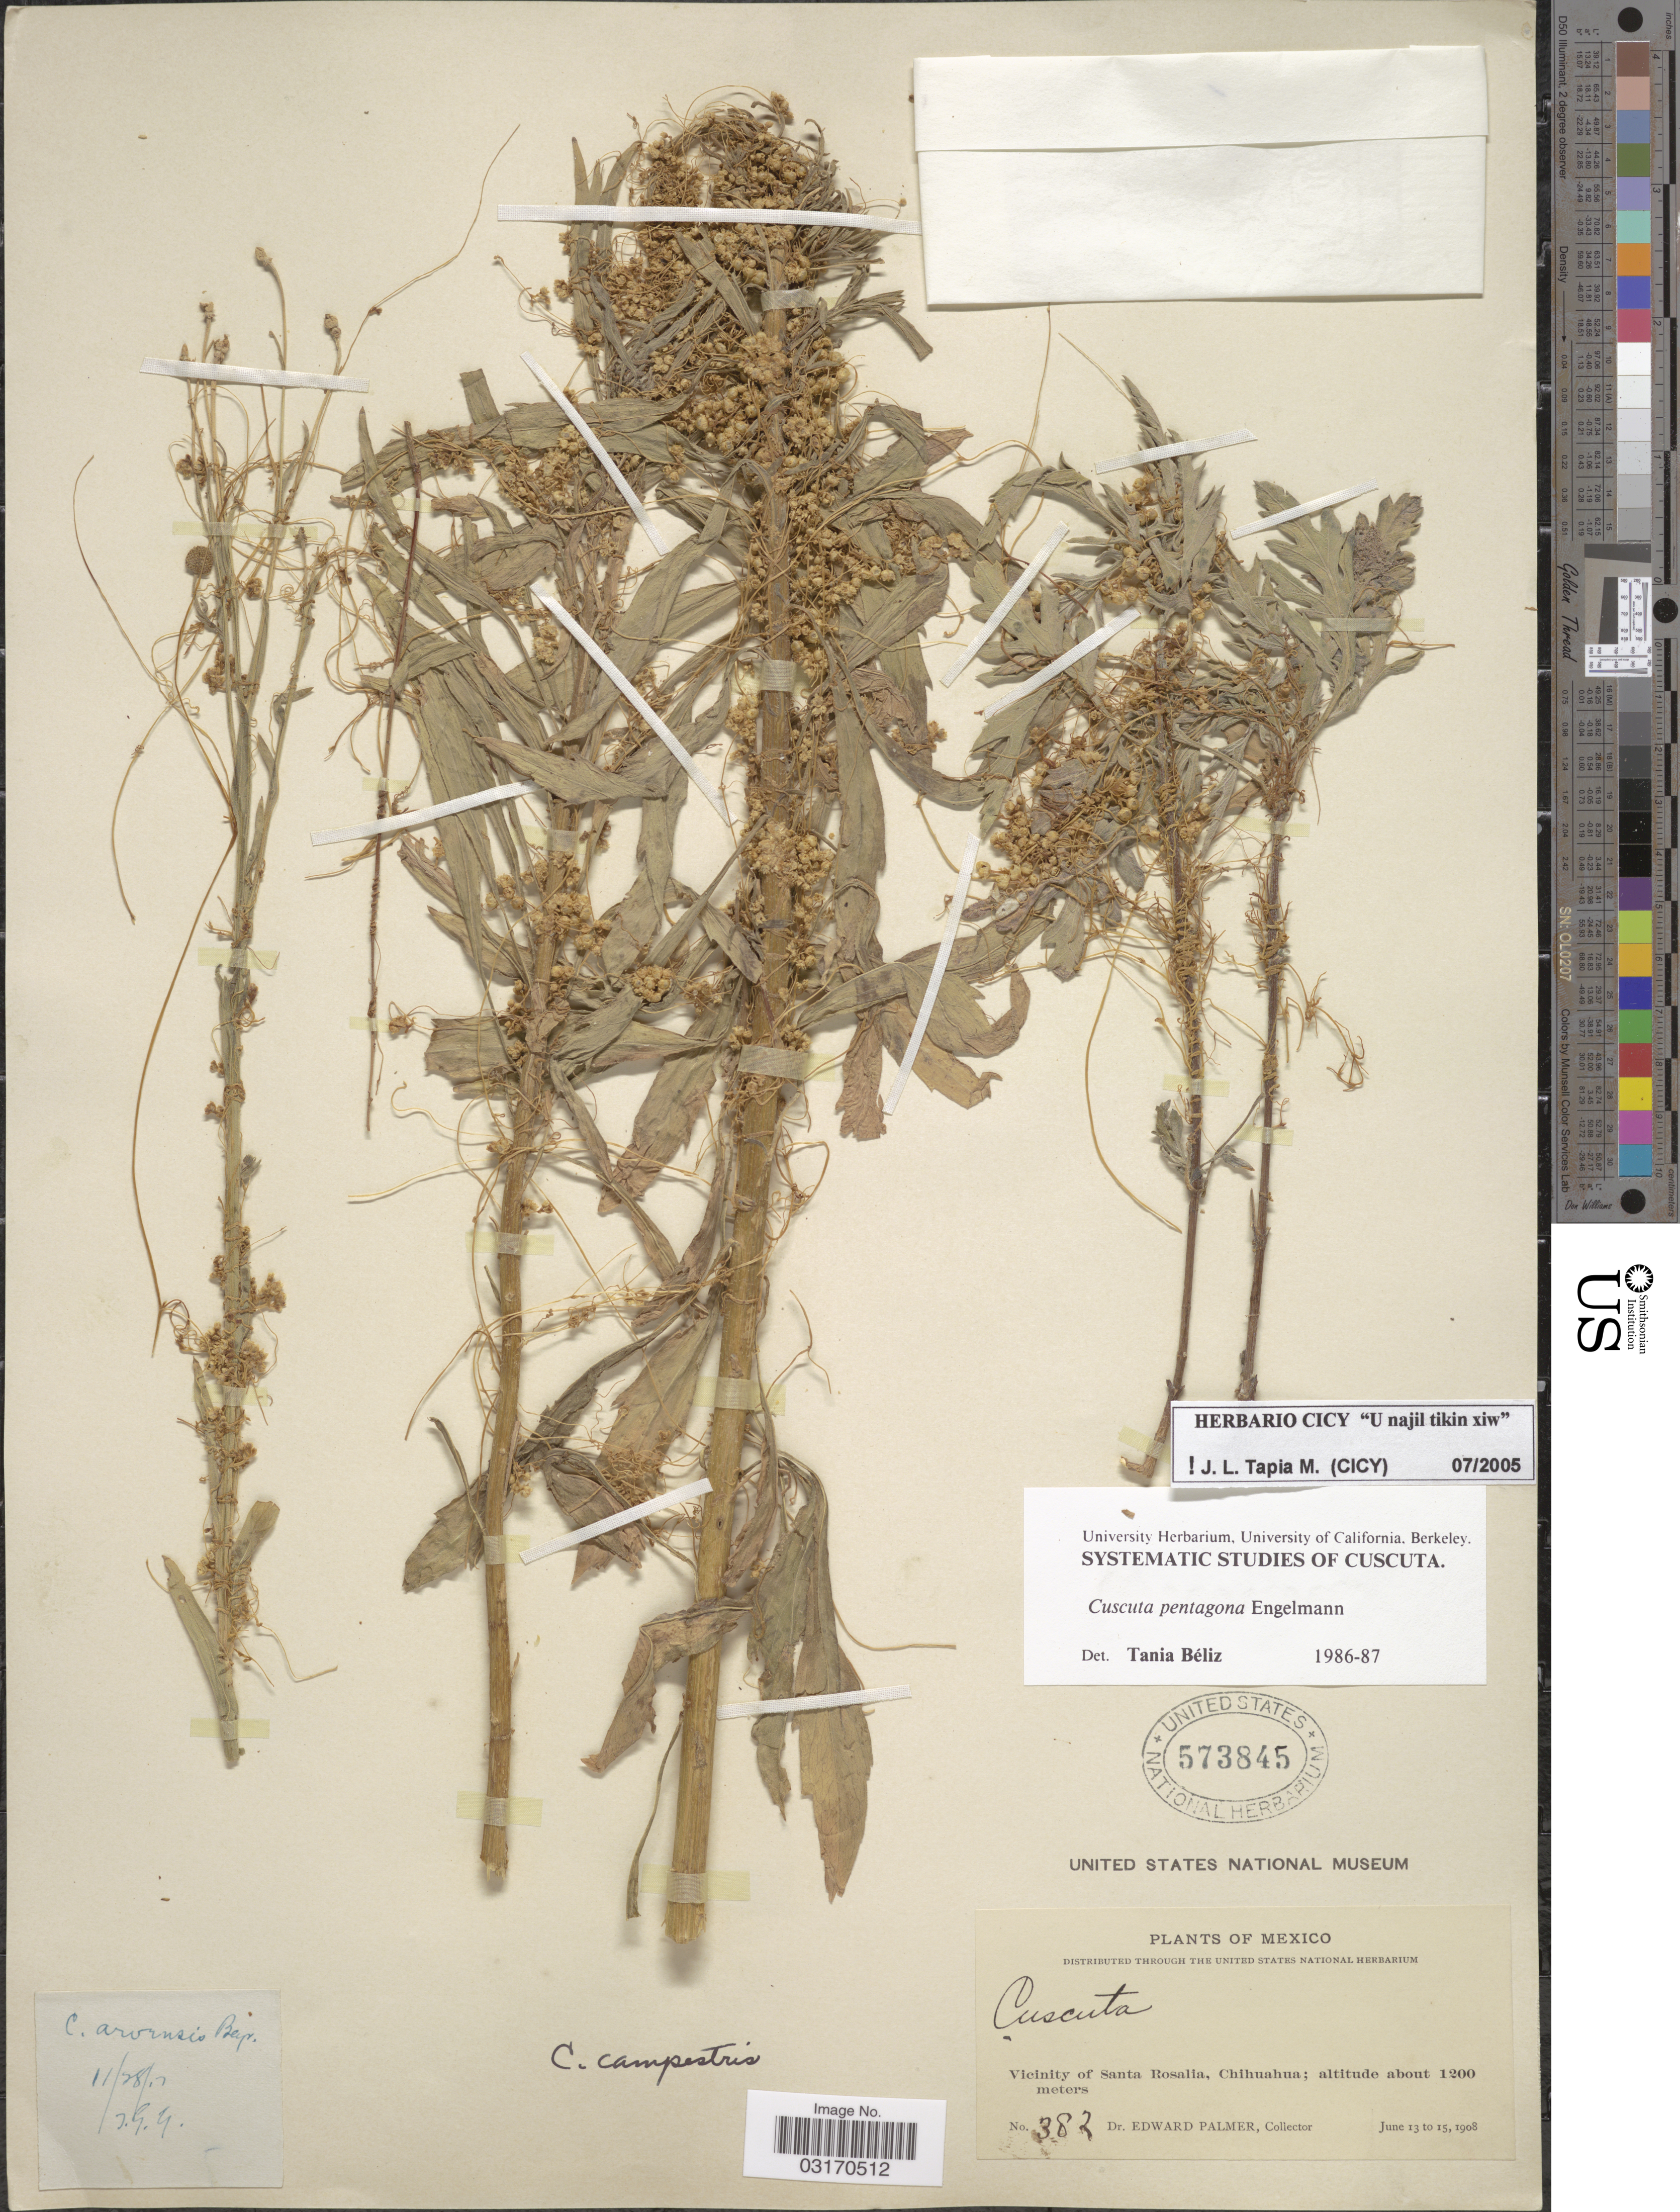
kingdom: Plantae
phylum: Tracheophyta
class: Magnoliopsida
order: Solanales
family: Convolvulaceae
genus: Cuscuta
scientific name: Cuscuta pringlei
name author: Yunck.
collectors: E. Palmer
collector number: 382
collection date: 1908-06-13/1908-06-15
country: Mexico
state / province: Chihuahua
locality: Vicinity of Santa Rosalia.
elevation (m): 1200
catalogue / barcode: US 573845